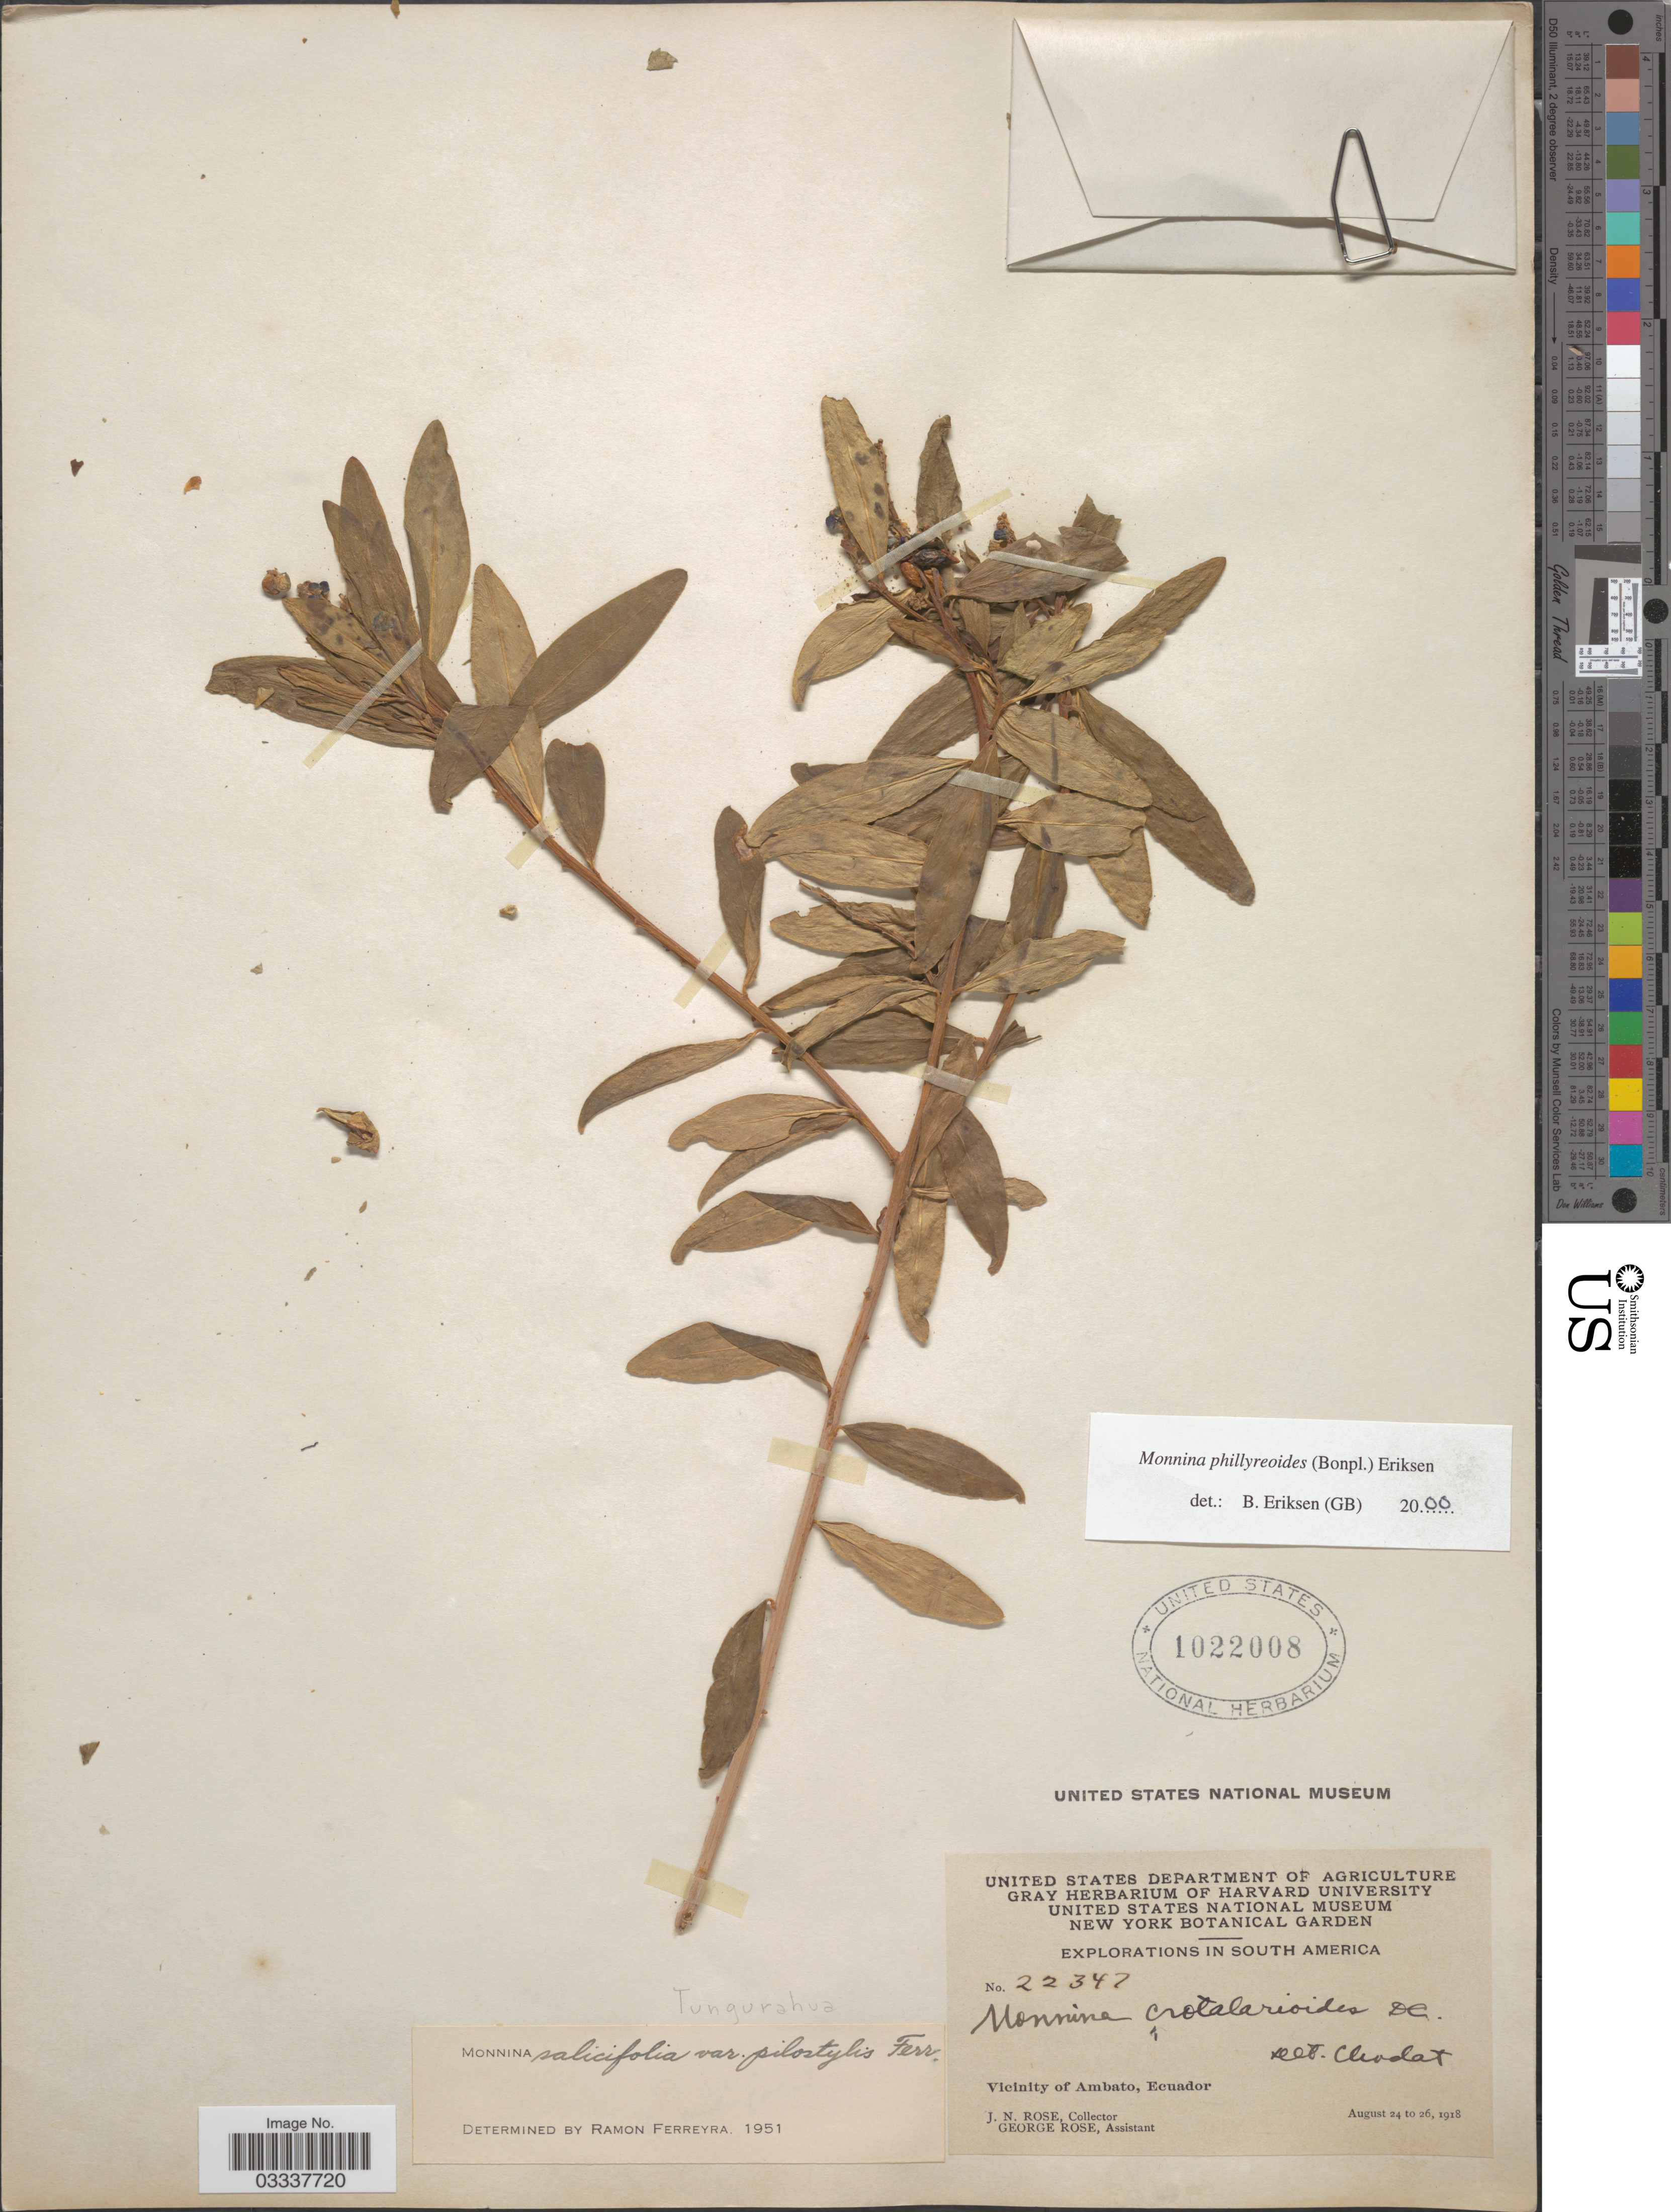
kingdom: Plantae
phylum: Tracheophyta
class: Magnoliopsida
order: Fabales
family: Polygalaceae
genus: Monnina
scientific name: Monnina phillyreoides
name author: (Bonpl.) B. Eriksen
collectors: J. N. Rose & G. Rose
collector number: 22347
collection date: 1918-08-24/1918-08-26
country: Ecuador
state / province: Tungurahua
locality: Vicinity of Ambato.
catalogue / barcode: US 1022008